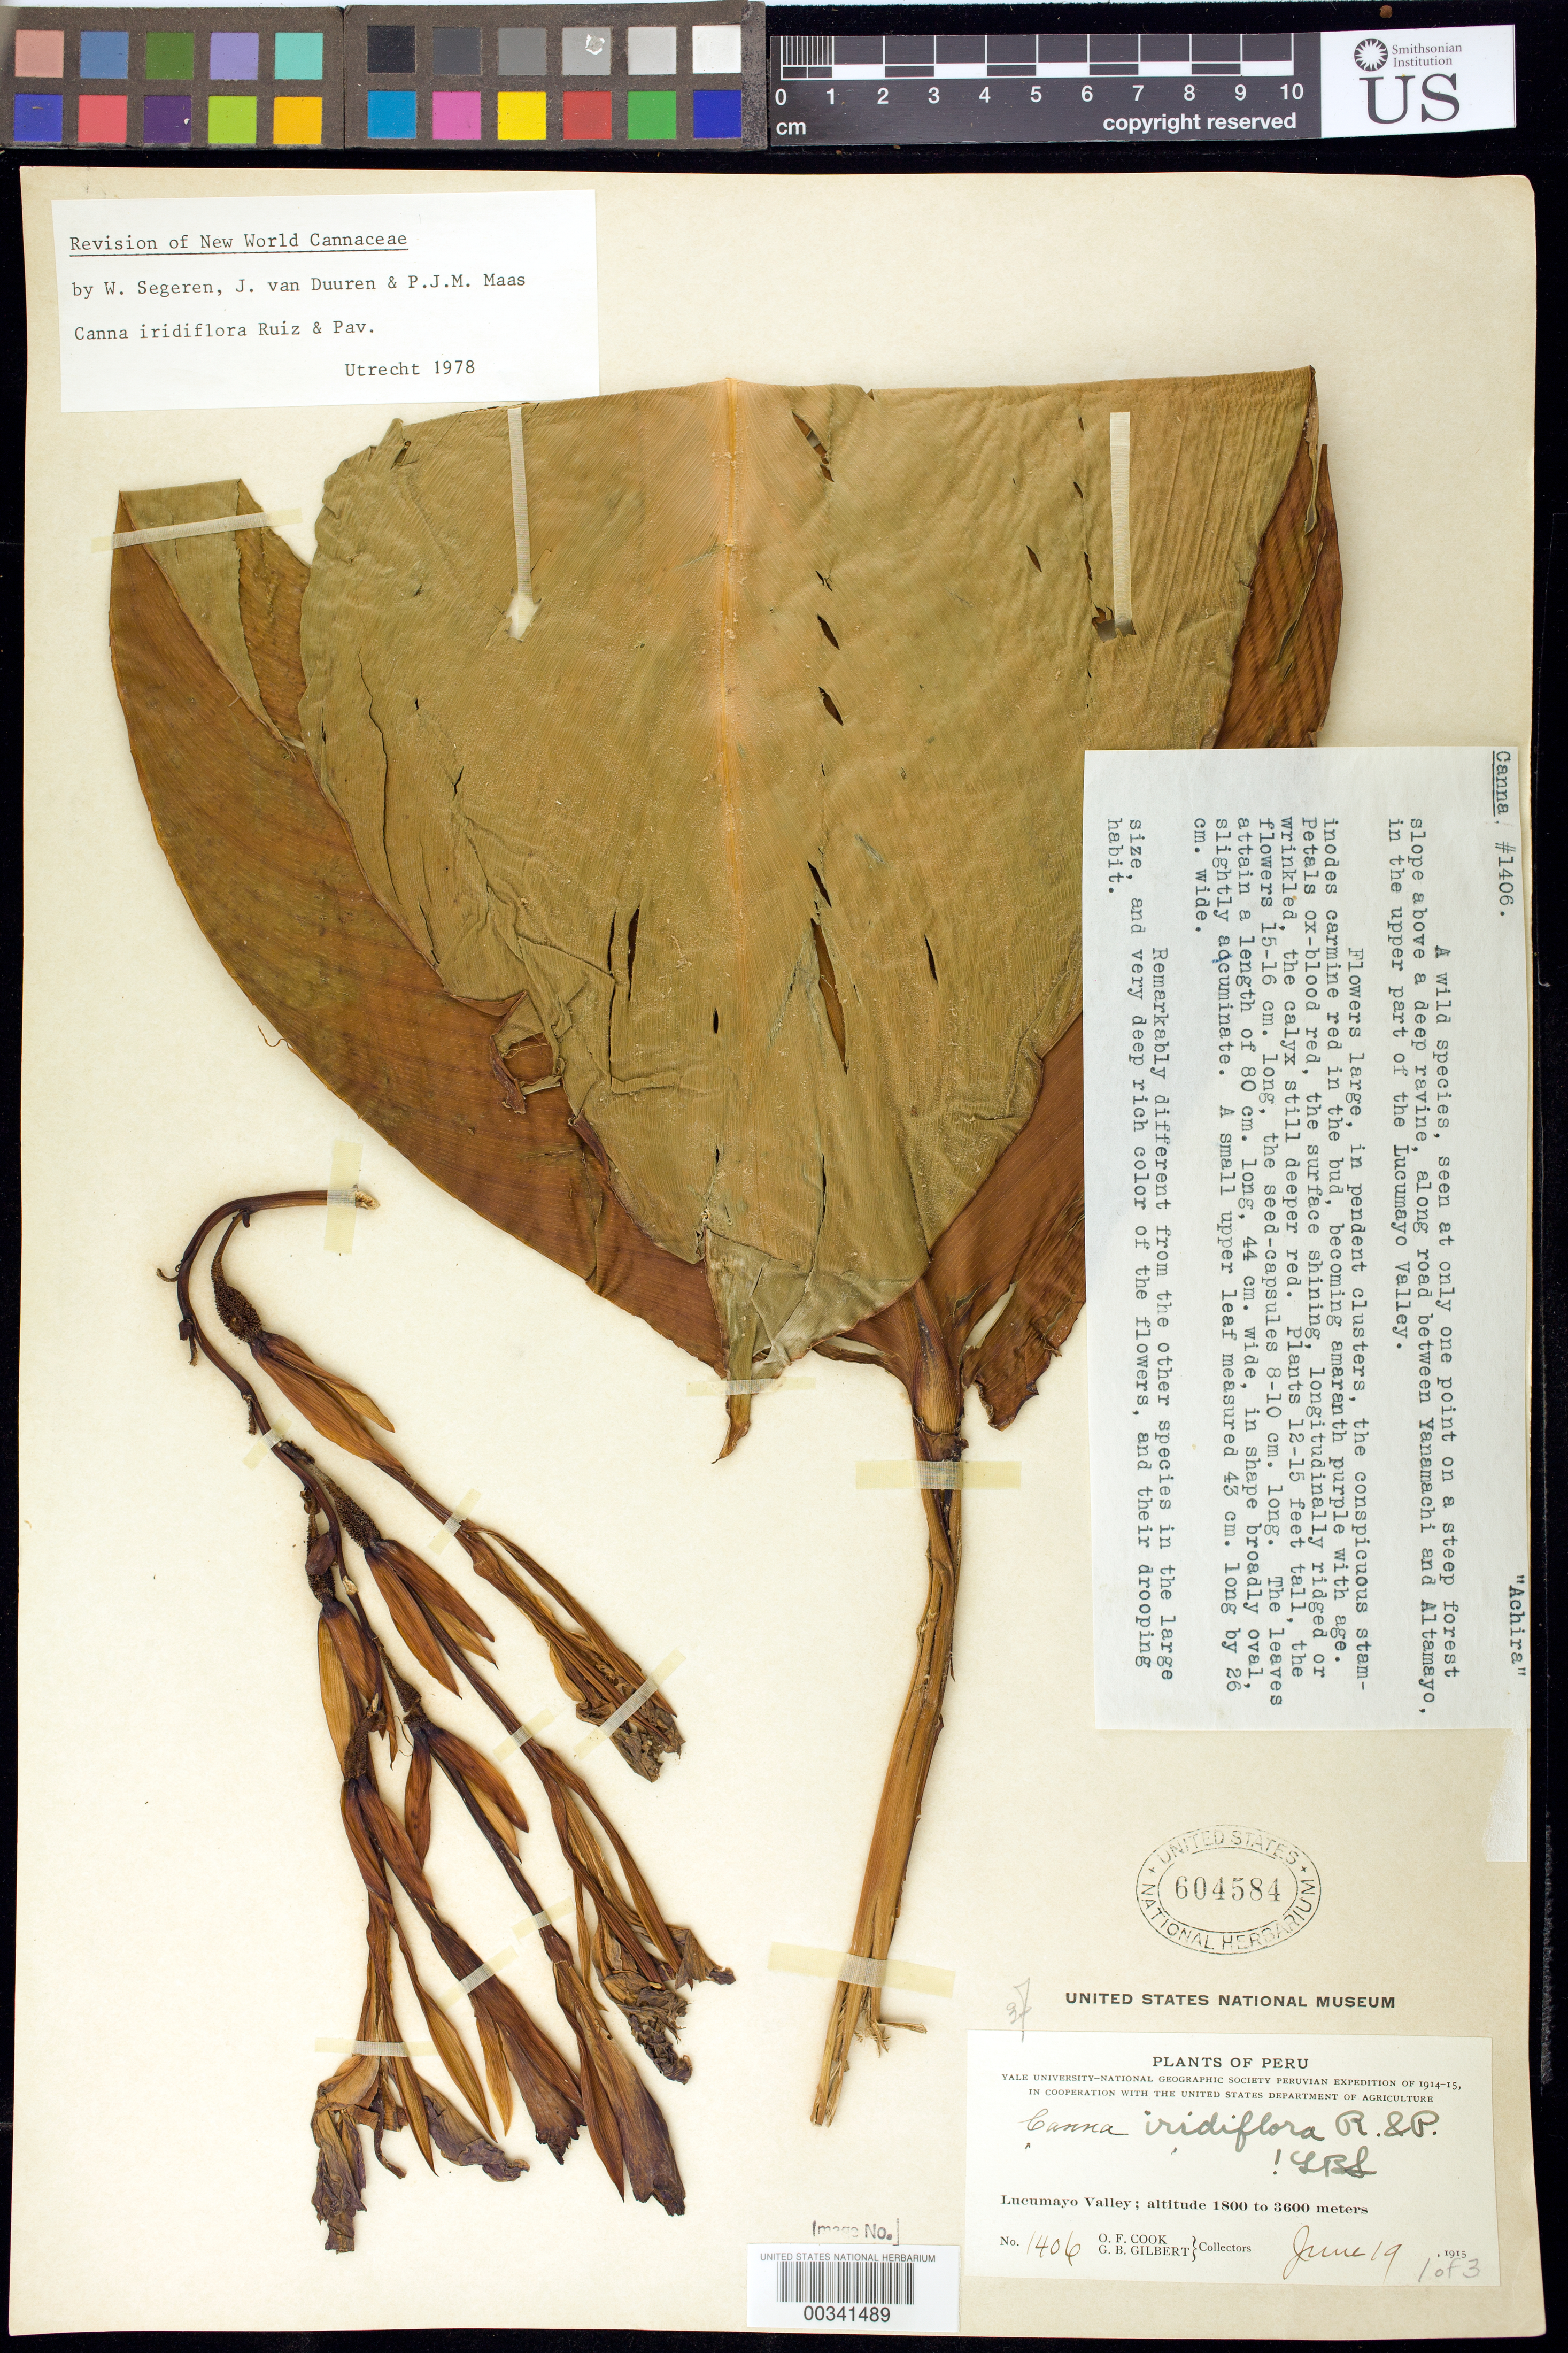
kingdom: Plantae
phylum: Tracheophyta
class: Liliopsida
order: Zingiberales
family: Cannaceae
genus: Canna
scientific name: Canna iridiflora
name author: Ruiz & Pav.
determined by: Segeren, W.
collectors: O. F. Cook & G. B. Gilbert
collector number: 1406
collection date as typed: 19 Jun 1915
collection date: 1915-06-19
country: Peru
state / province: Cusco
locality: Lucumayo Valley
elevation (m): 1800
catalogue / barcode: US 604584